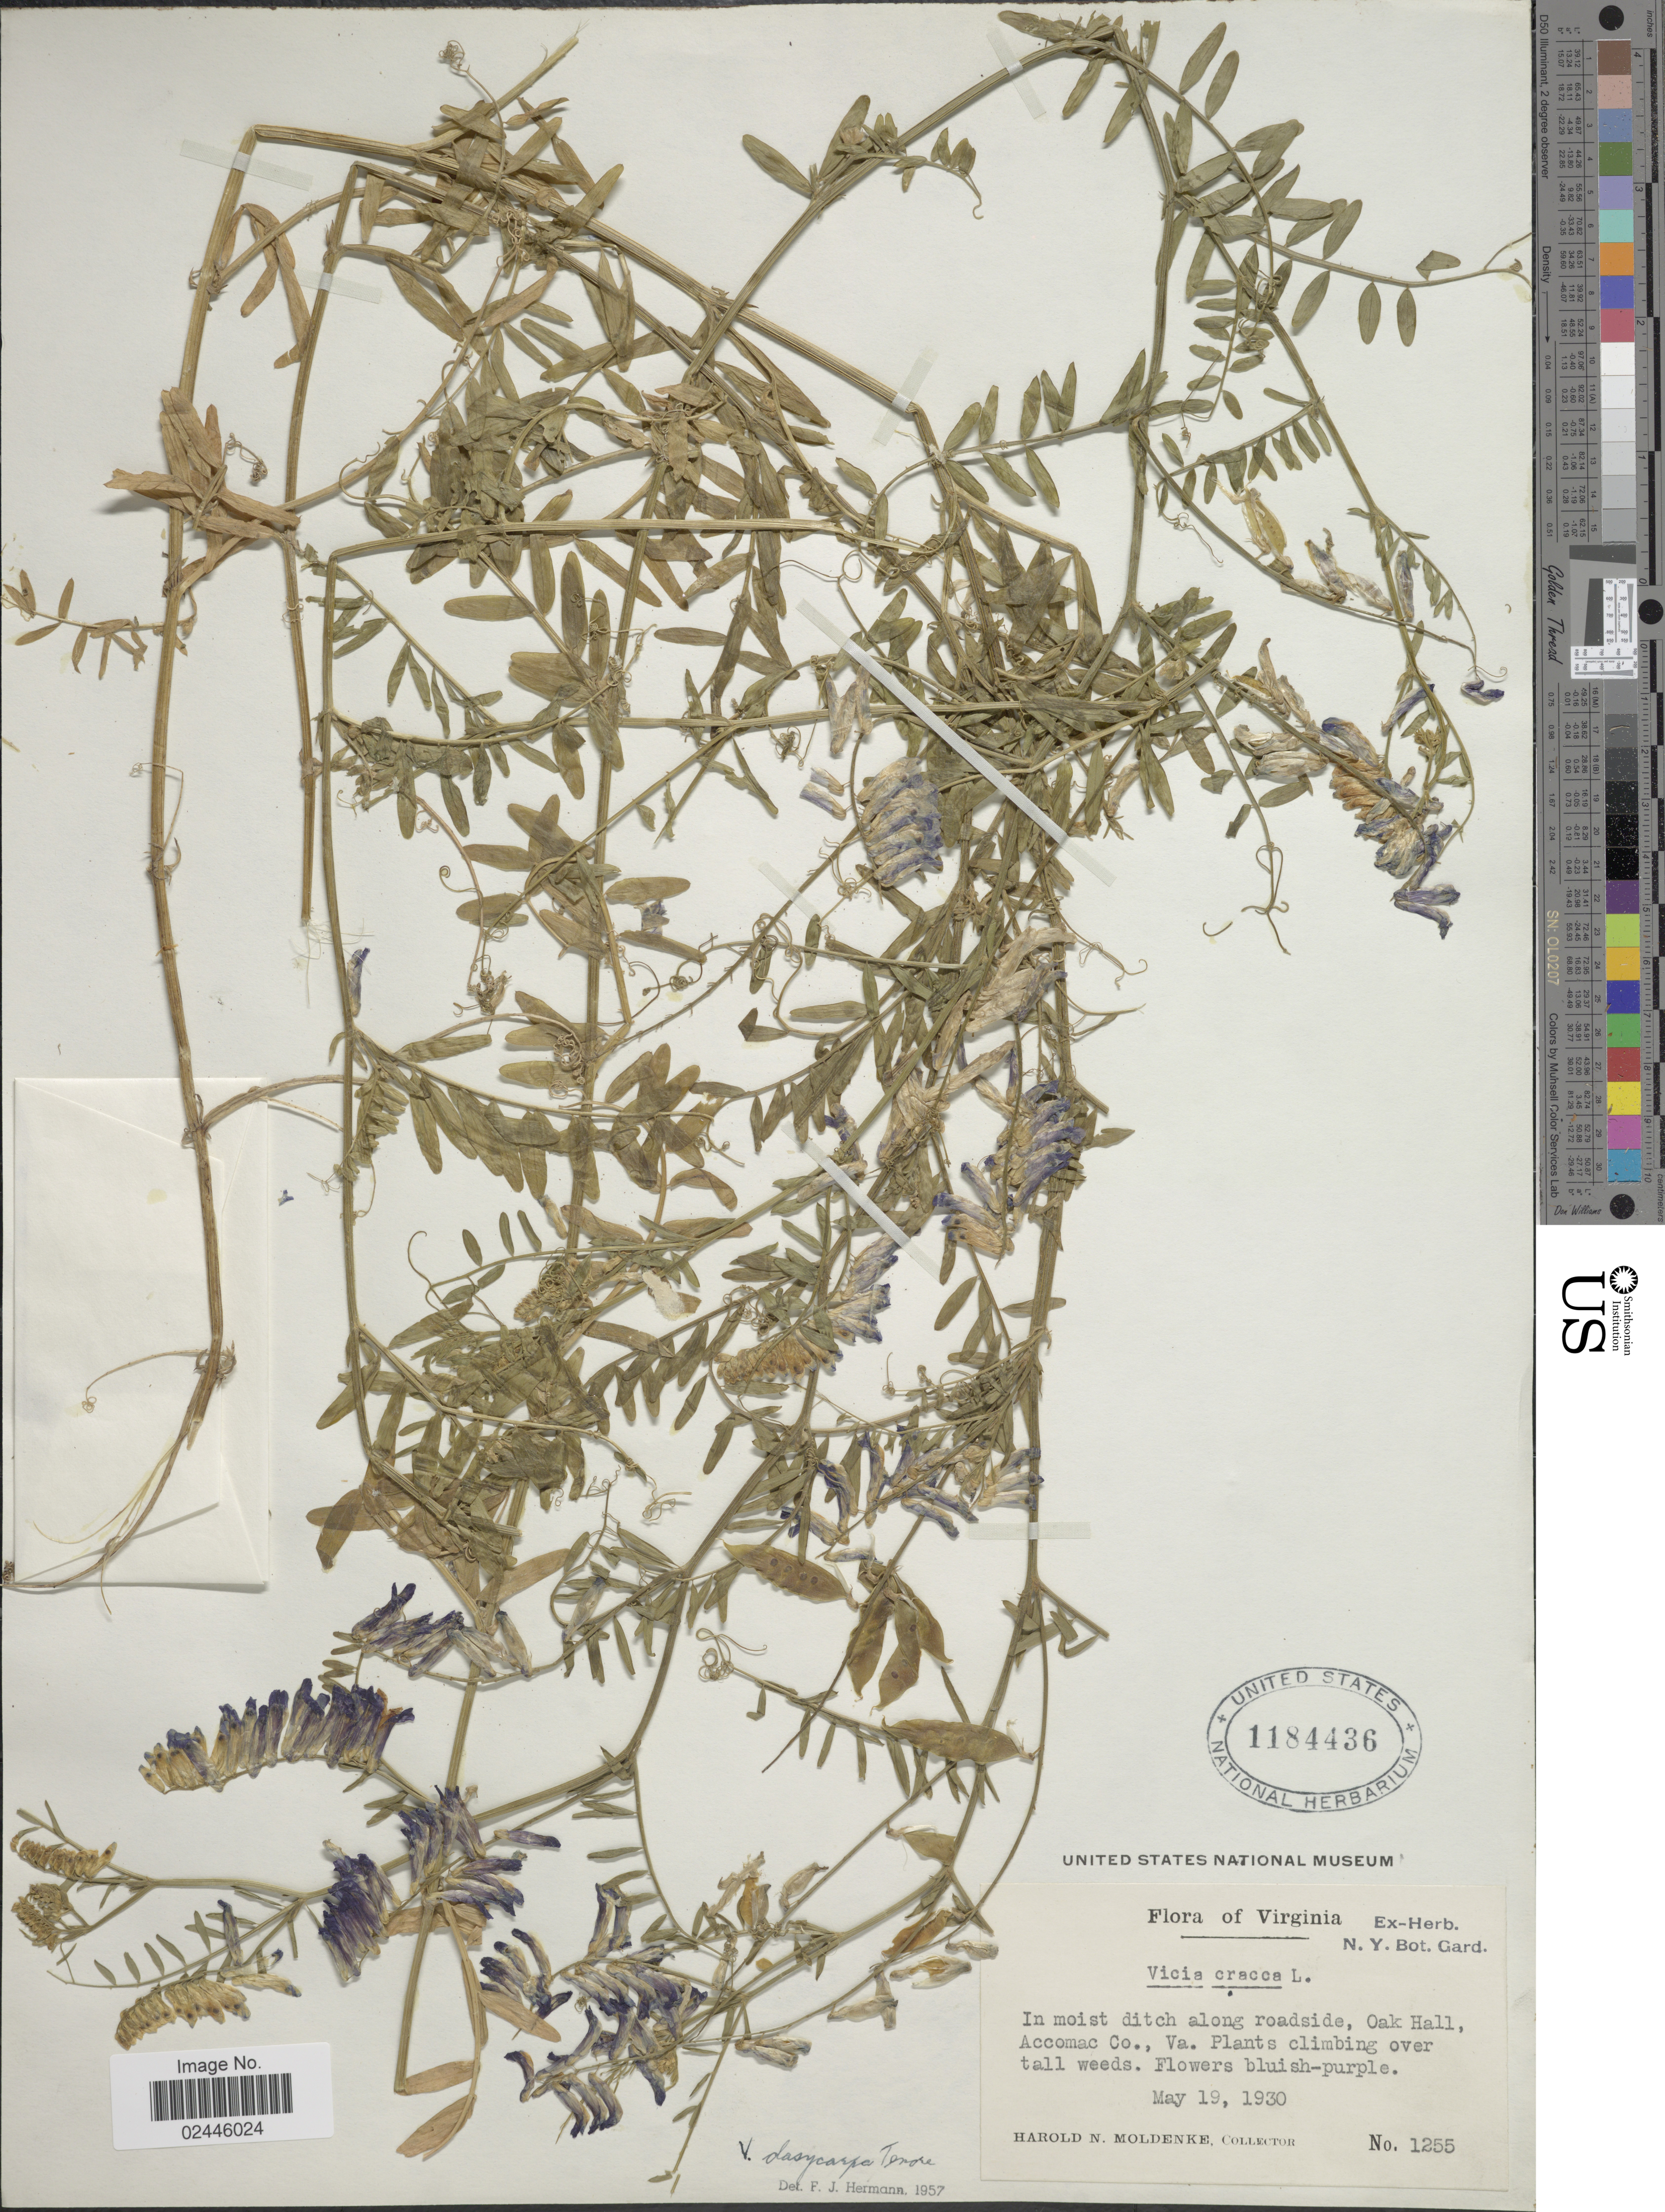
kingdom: Plantae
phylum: Tracheophyta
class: Magnoliopsida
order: Fabales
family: Fabaceae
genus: Vicia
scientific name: Vicia dasycarpa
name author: Ten.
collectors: H. N. Moldenke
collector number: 1255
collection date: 1930-05-19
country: United States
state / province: Virginia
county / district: Accomack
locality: In moist ditch along roadside, Oak Hall,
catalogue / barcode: US 1184436